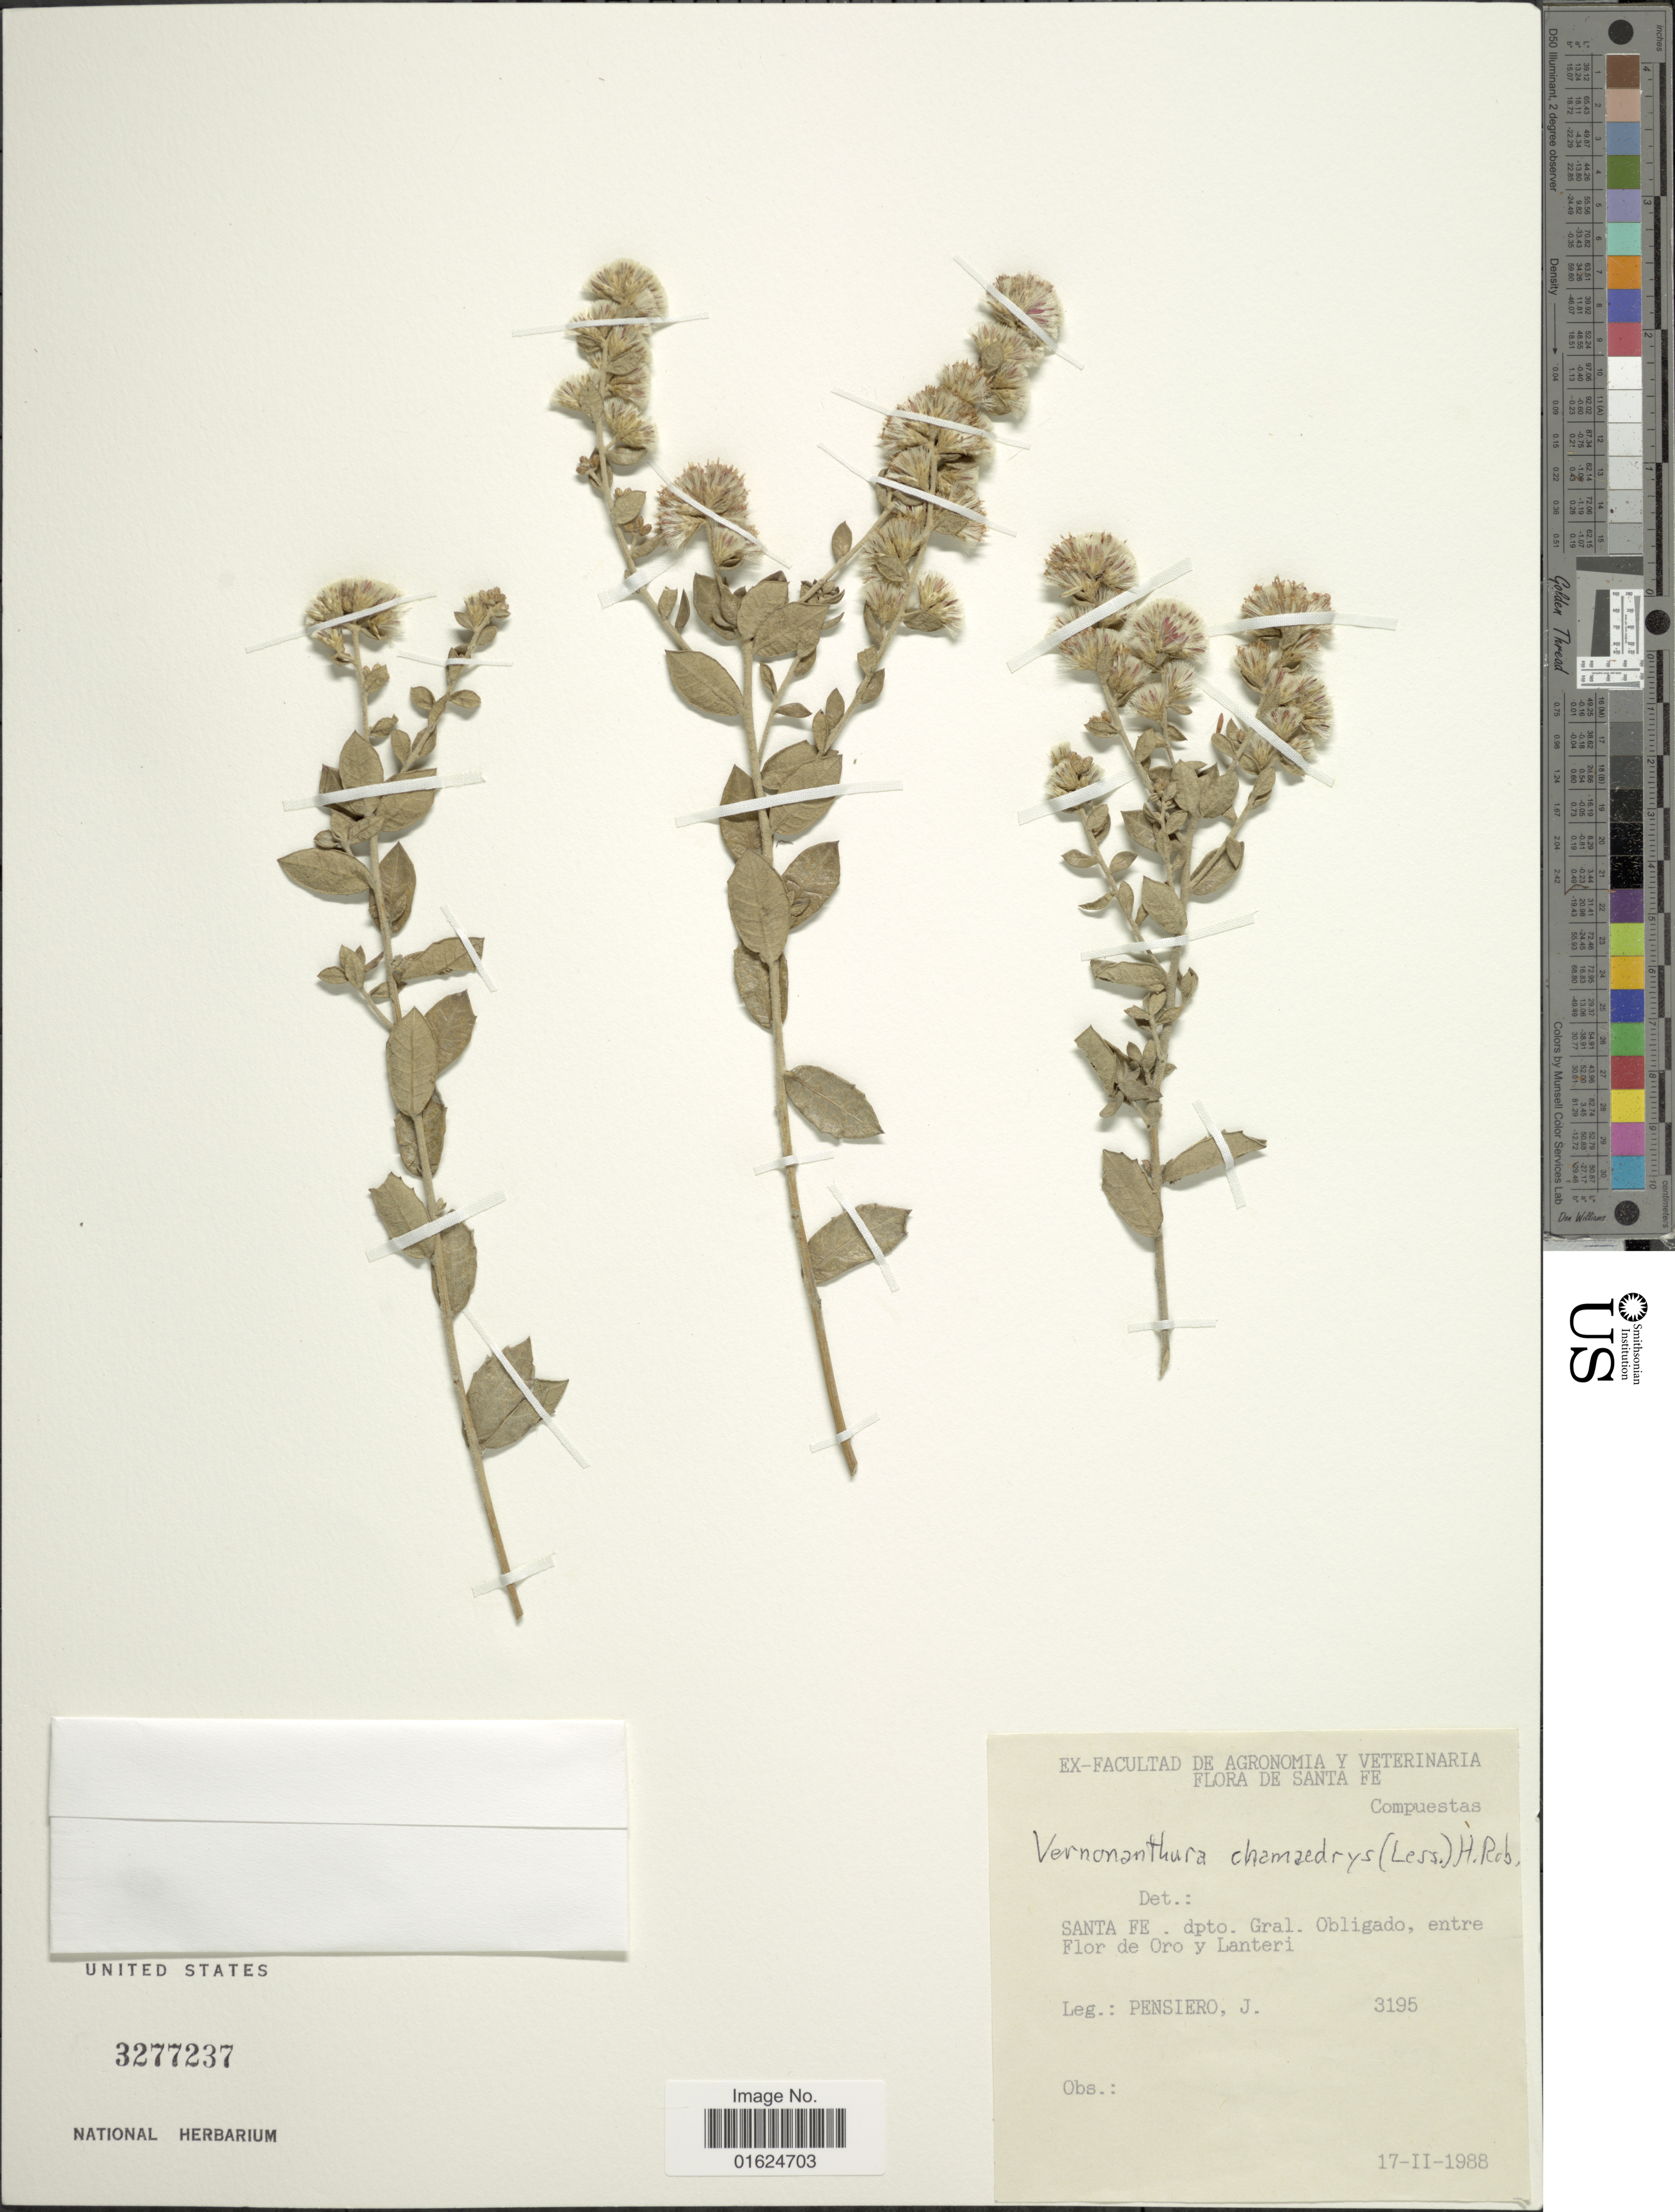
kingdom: Plantae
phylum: Tracheophyta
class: Magnoliopsida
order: Asterales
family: Asteraceae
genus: Vernonanthura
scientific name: Vernonanthura chamaedrys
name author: (Less.) H. Rob.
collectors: J. Pensiero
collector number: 3195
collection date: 1988-02-17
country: Argentina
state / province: Santa Fe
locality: Santa Fe. Dpto Gral. Obligado, entre Flor de Oro y Lanteri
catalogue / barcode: US 3277237